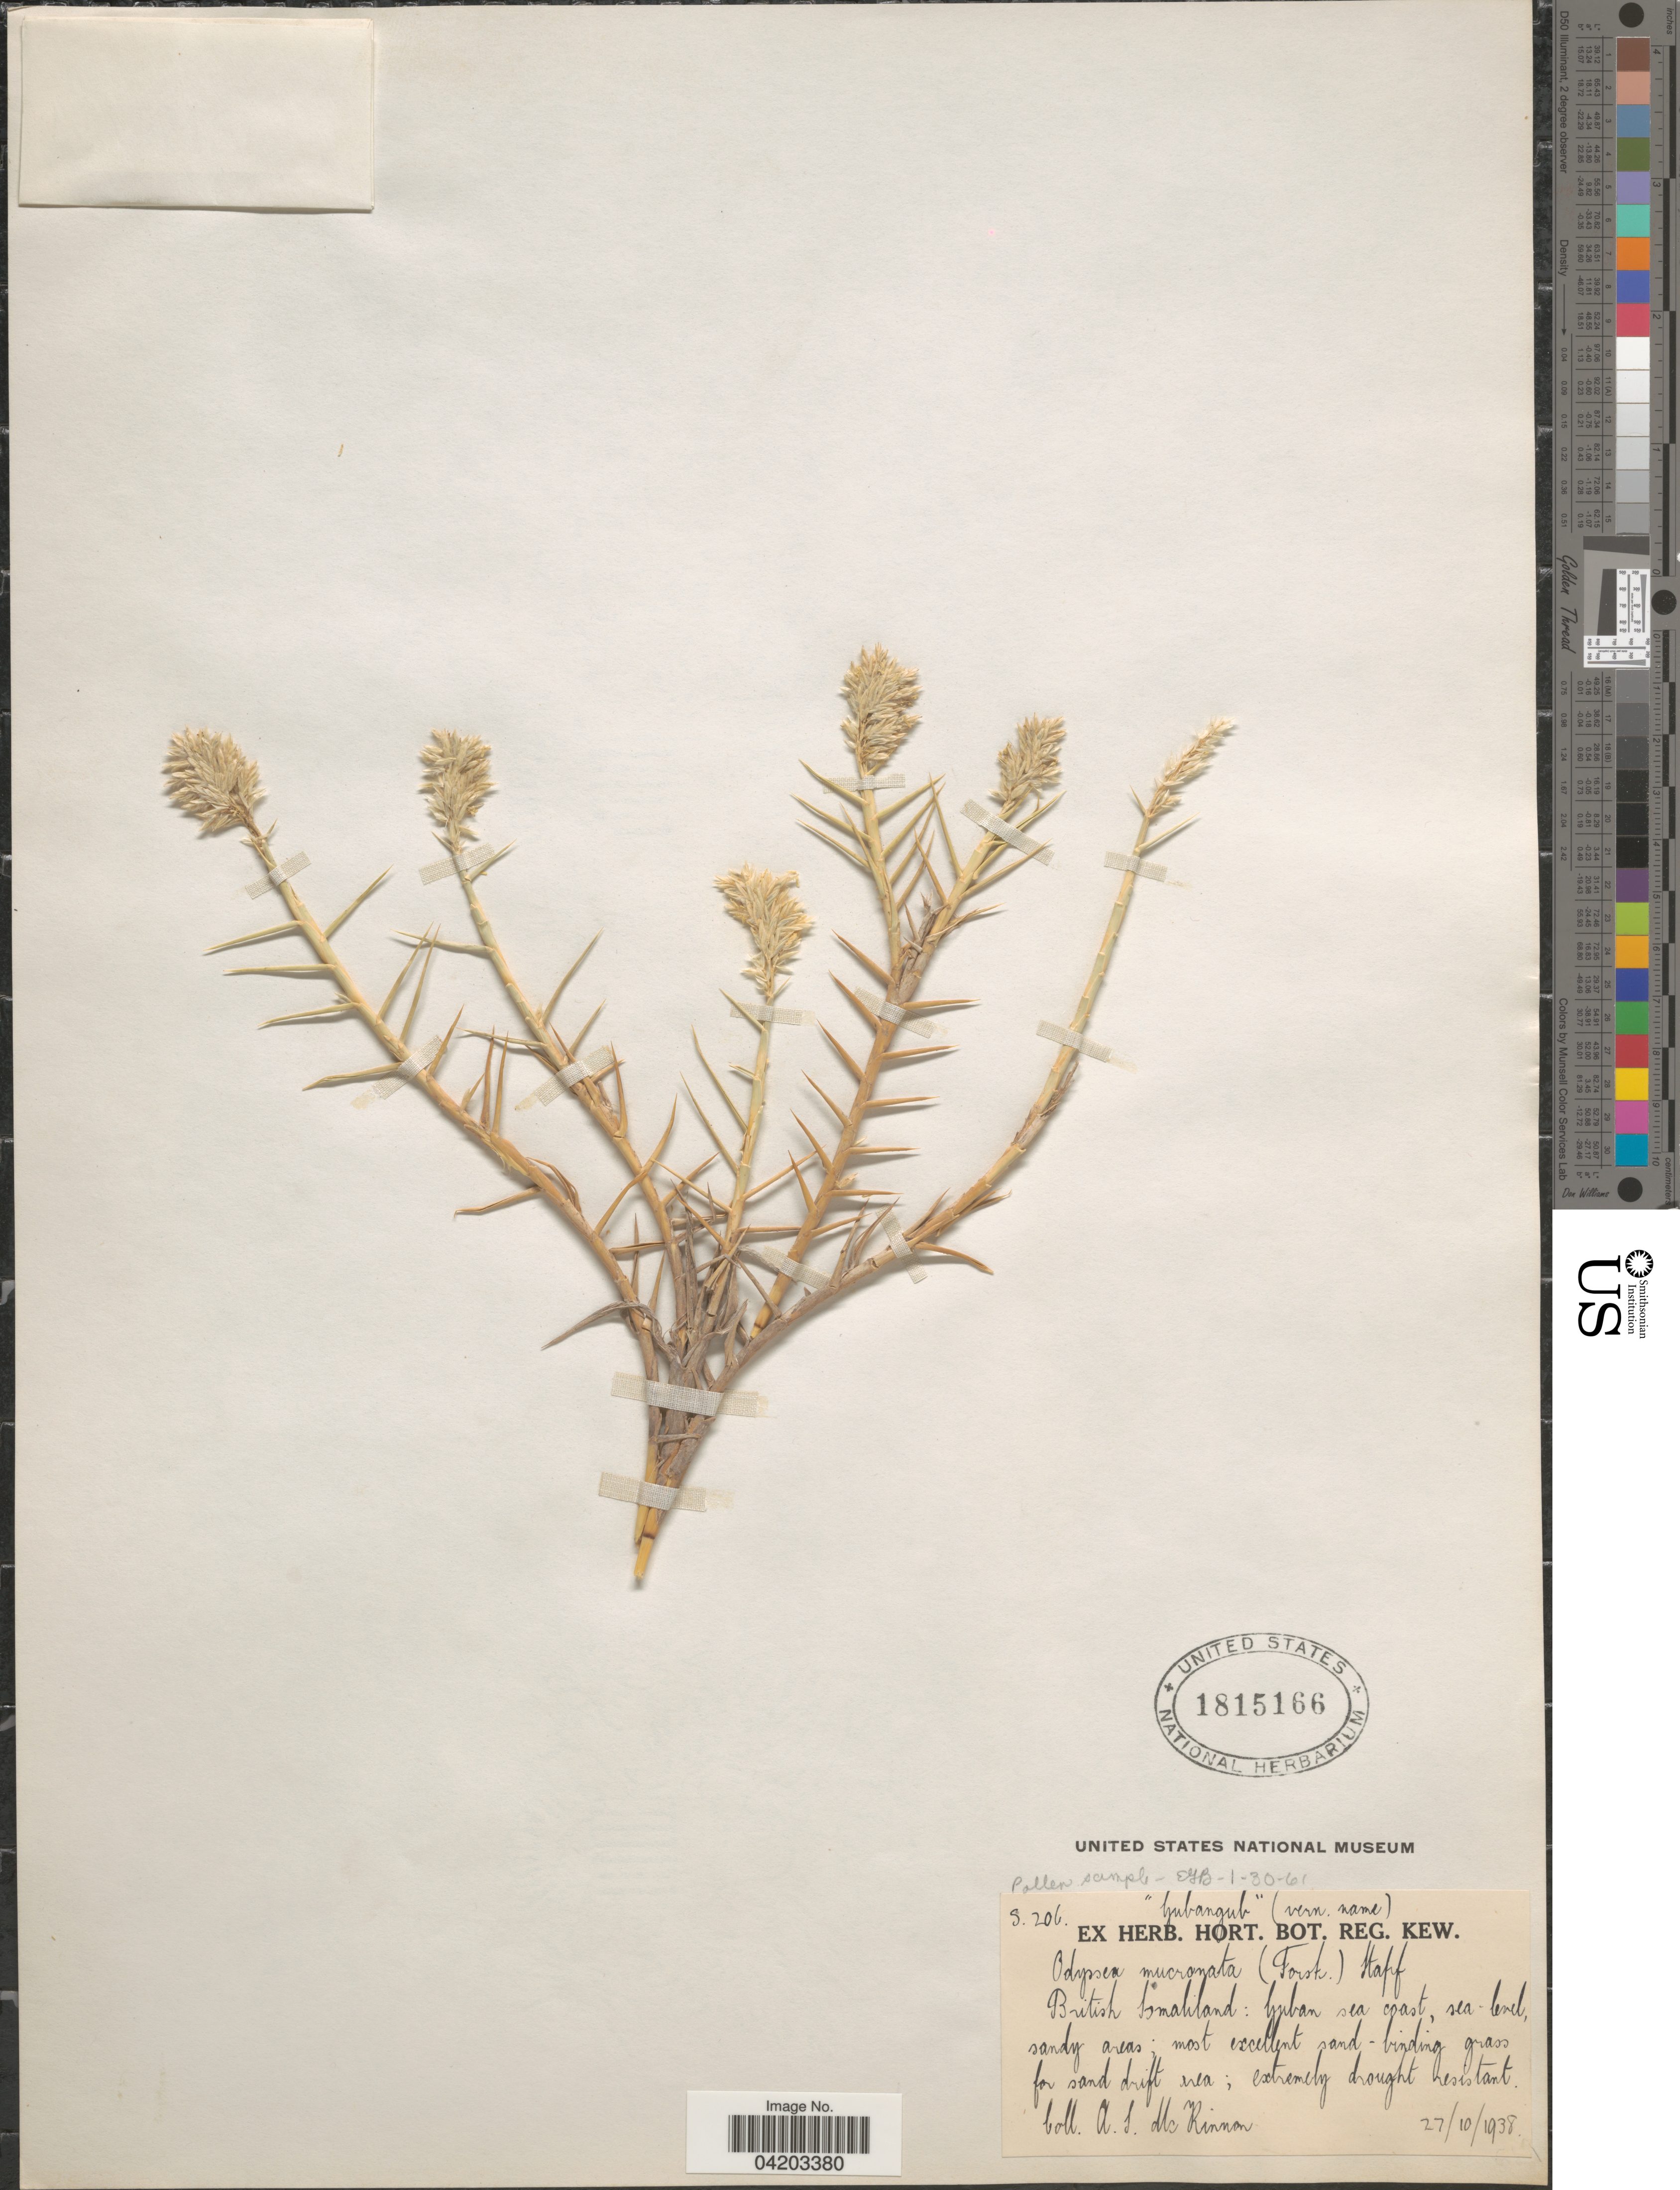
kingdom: Plantae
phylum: Tracheophyta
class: Liliopsida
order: Poales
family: Poaceae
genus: Zaqiqah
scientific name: Zaqiqah mucronata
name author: (P.M. Peterson & Romasch.) Forssk.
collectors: A. Mckinnon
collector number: S.206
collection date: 1938-10-27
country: Somalia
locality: British Somaliland: Guban sea coast, sea-level.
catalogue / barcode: US 1815166